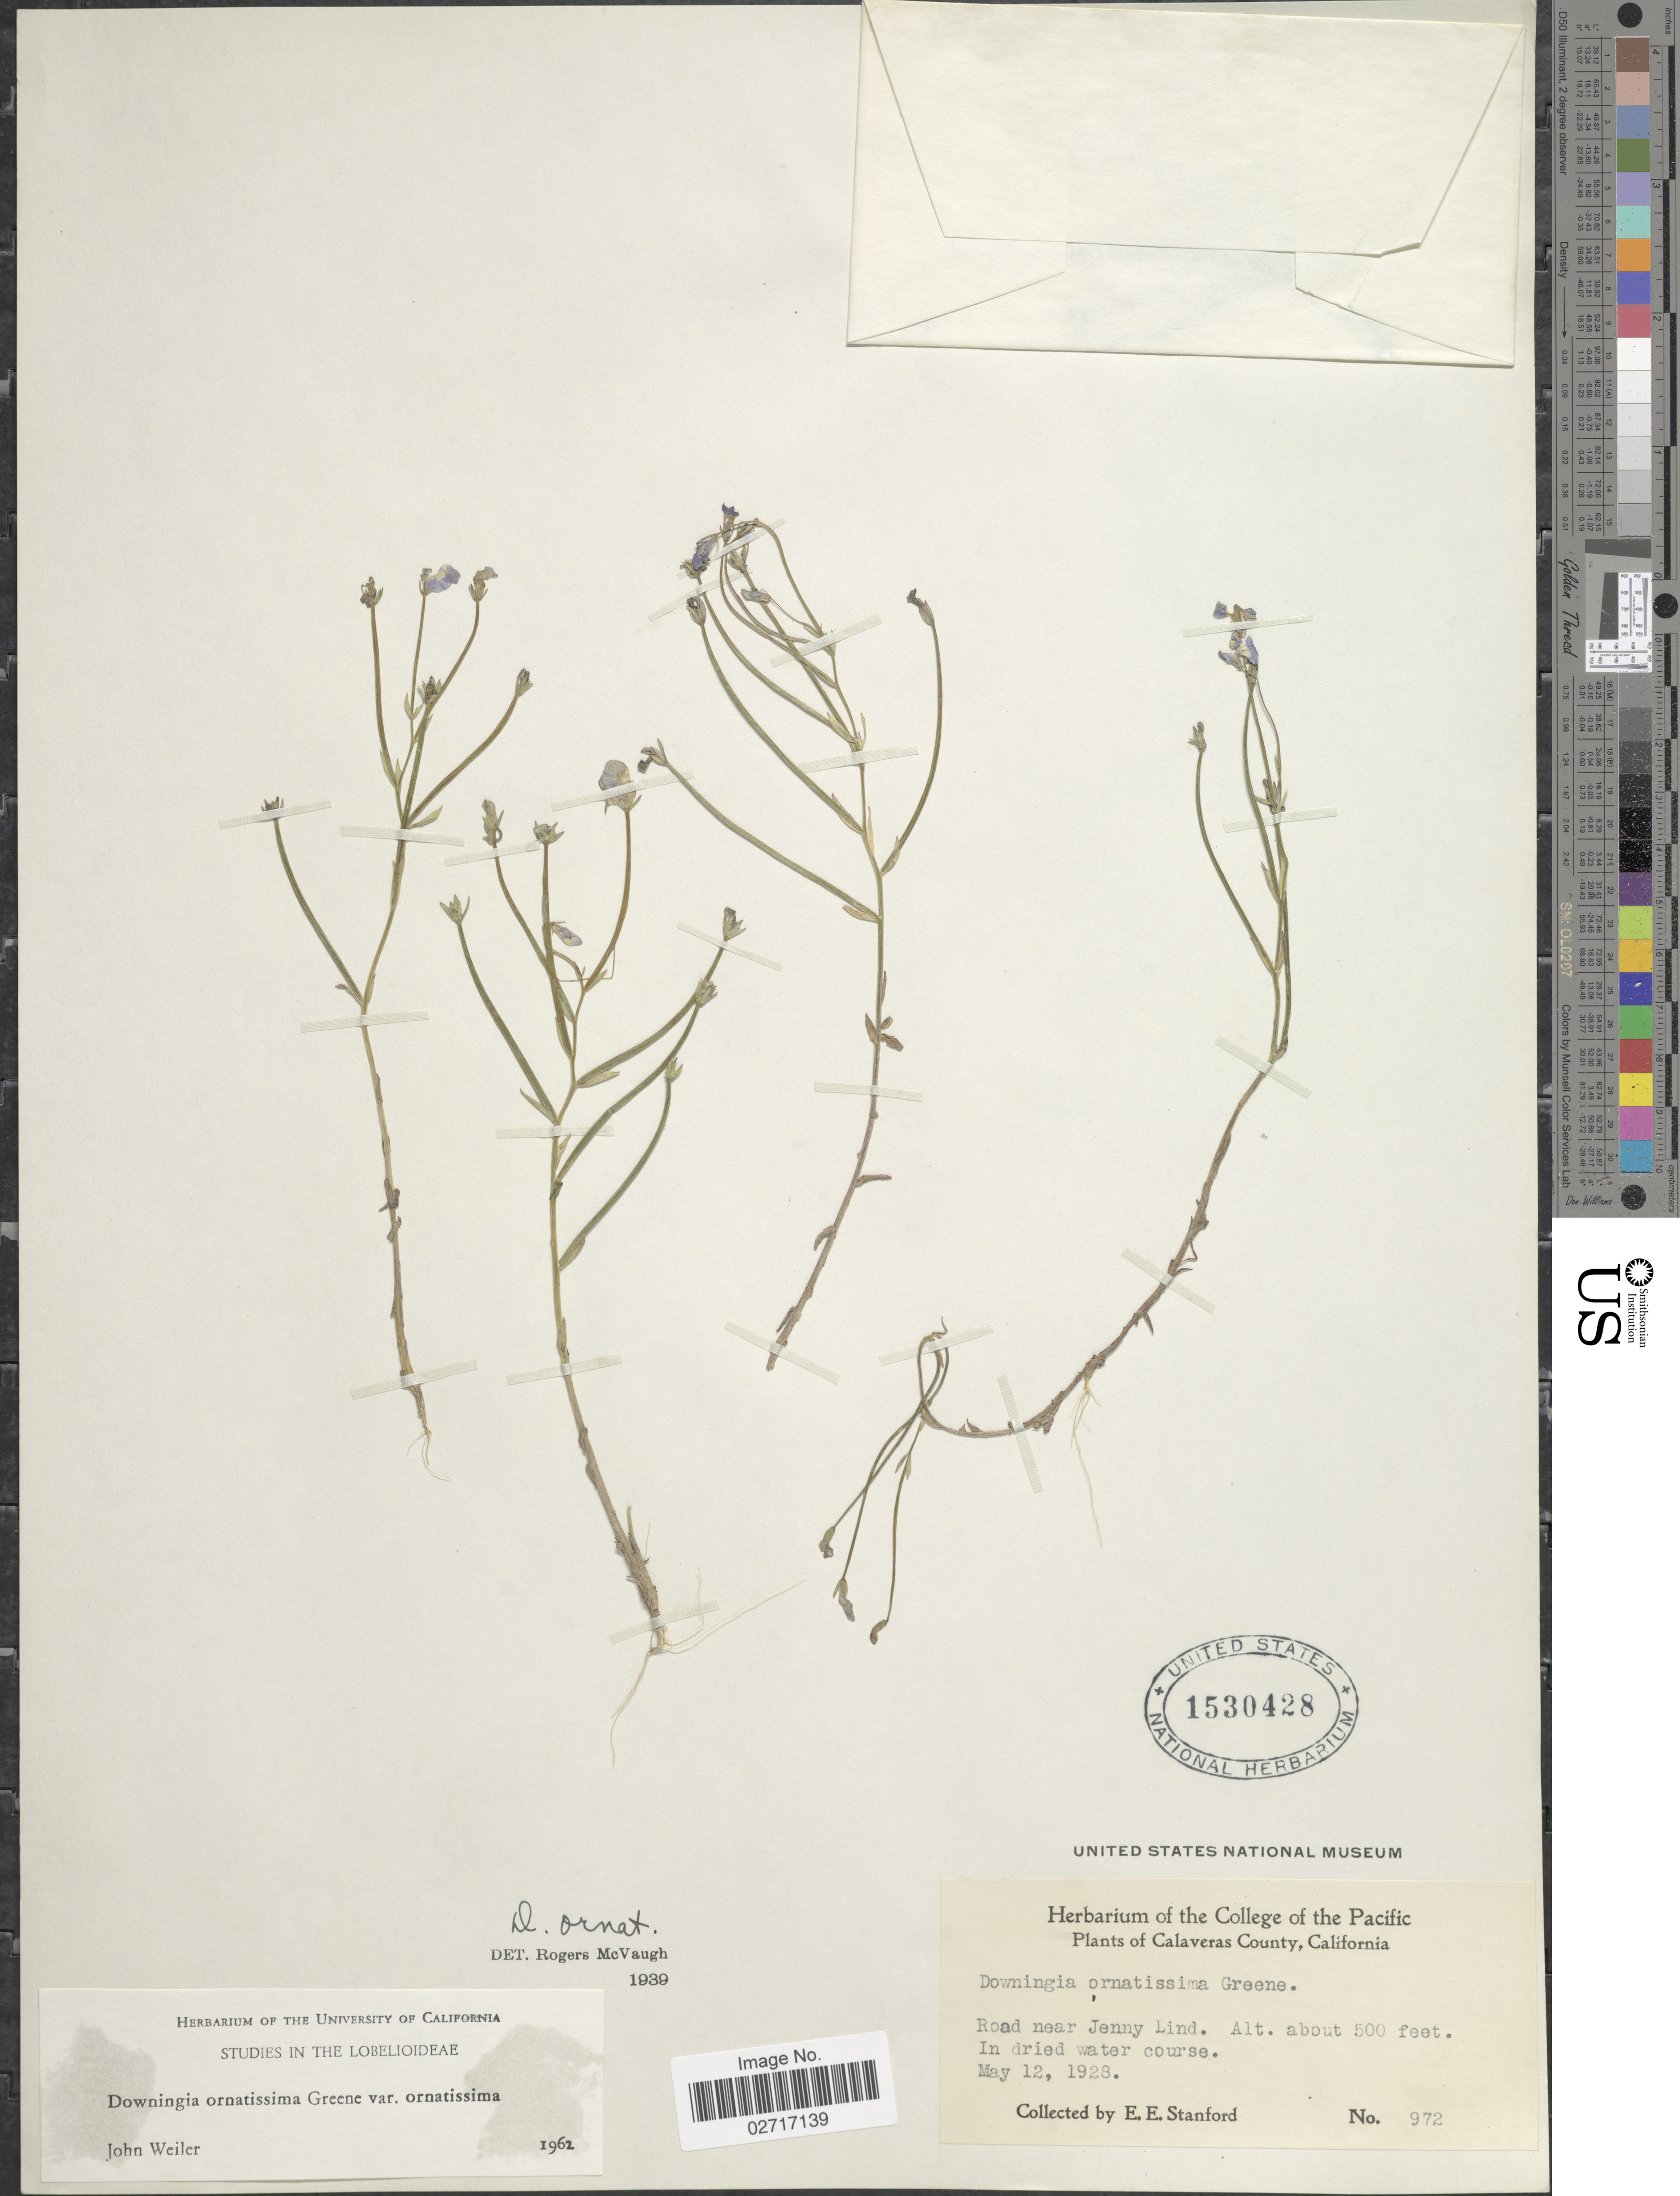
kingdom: Plantae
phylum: Tracheophyta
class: Magnoliopsida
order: Asterales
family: Campanulaceae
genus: Downingia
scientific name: Downingia ornatissima var. ornatissima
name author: Greene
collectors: E. Stanford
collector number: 972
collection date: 1928-05-12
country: United States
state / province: California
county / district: Calaveras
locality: Calaveras County. Road near Jenny Lind.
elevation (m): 152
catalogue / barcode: US 1530428